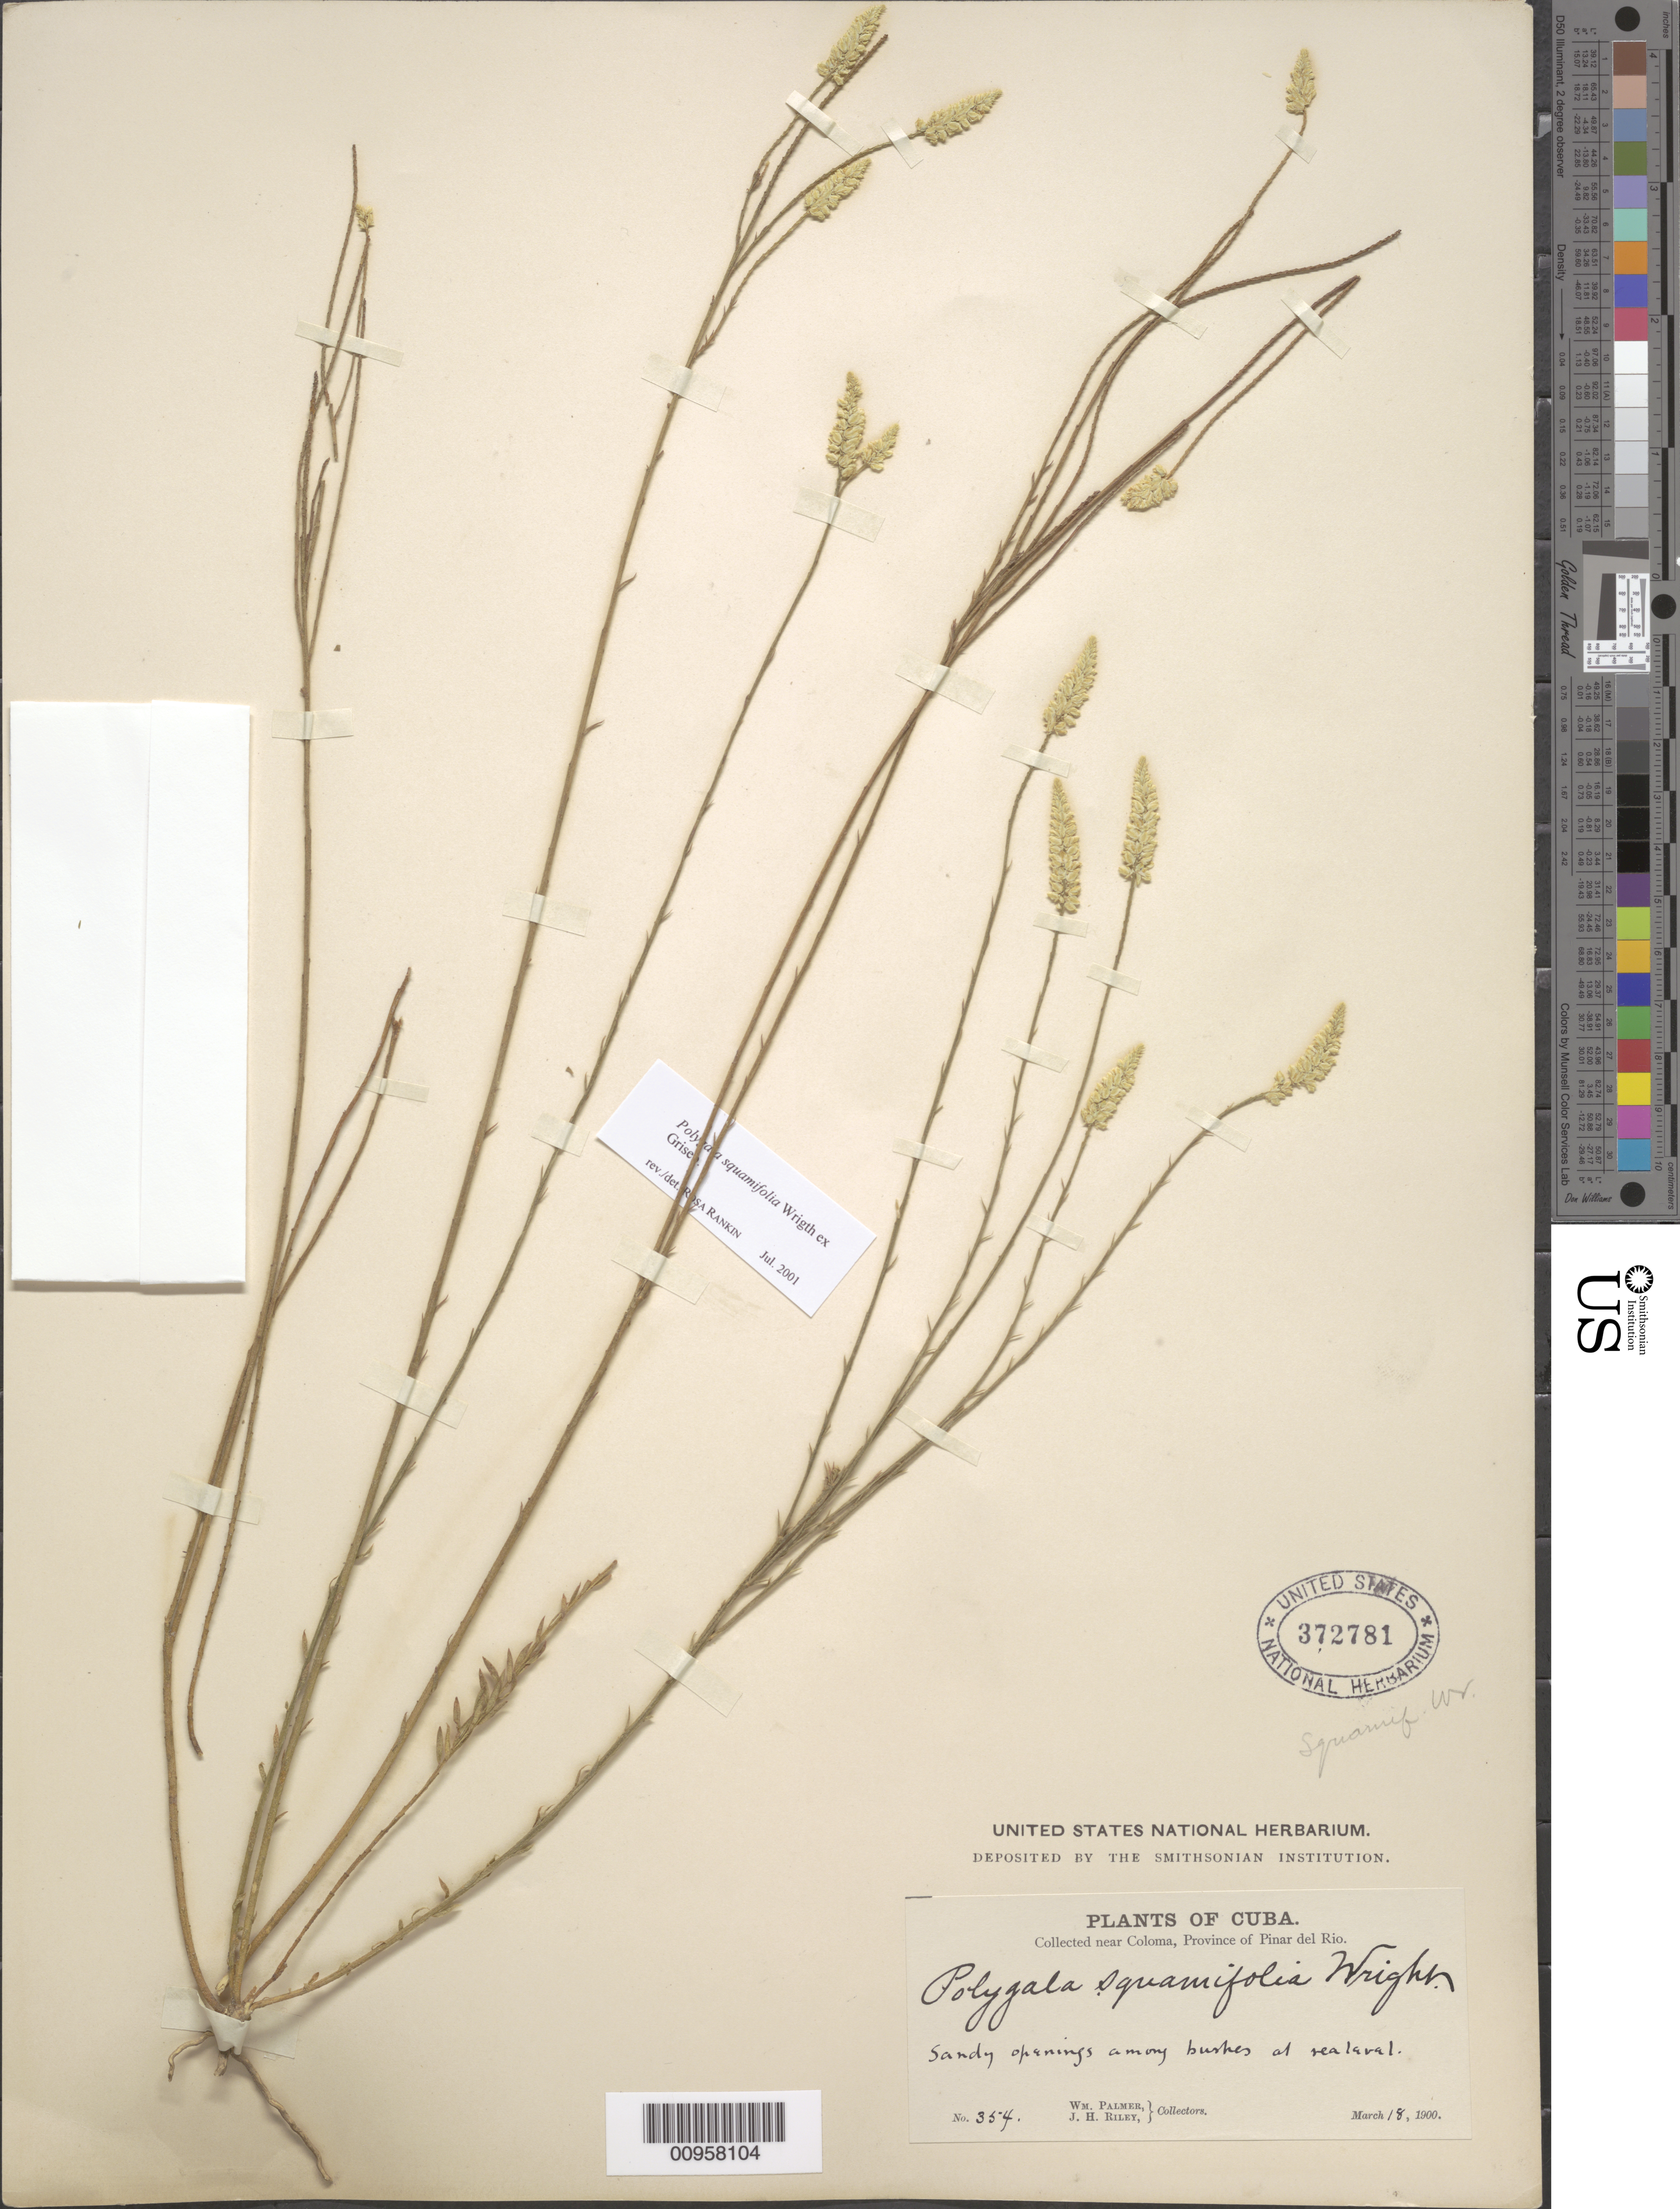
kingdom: Plantae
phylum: Tracheophyta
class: Magnoliopsida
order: Fabales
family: Polygalaceae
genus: Polygala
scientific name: Polygala squamifolia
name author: C. Wright in Griseb.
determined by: Rankin Rodriguez, Rosa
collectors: W. Palmer & J. H. Riley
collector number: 354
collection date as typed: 18 Mar 1900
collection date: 1900-03-18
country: Cuba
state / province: Pinar del Rio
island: Cuba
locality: Near Coloma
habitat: Sandy openings among bushes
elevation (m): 0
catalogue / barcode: US 372781